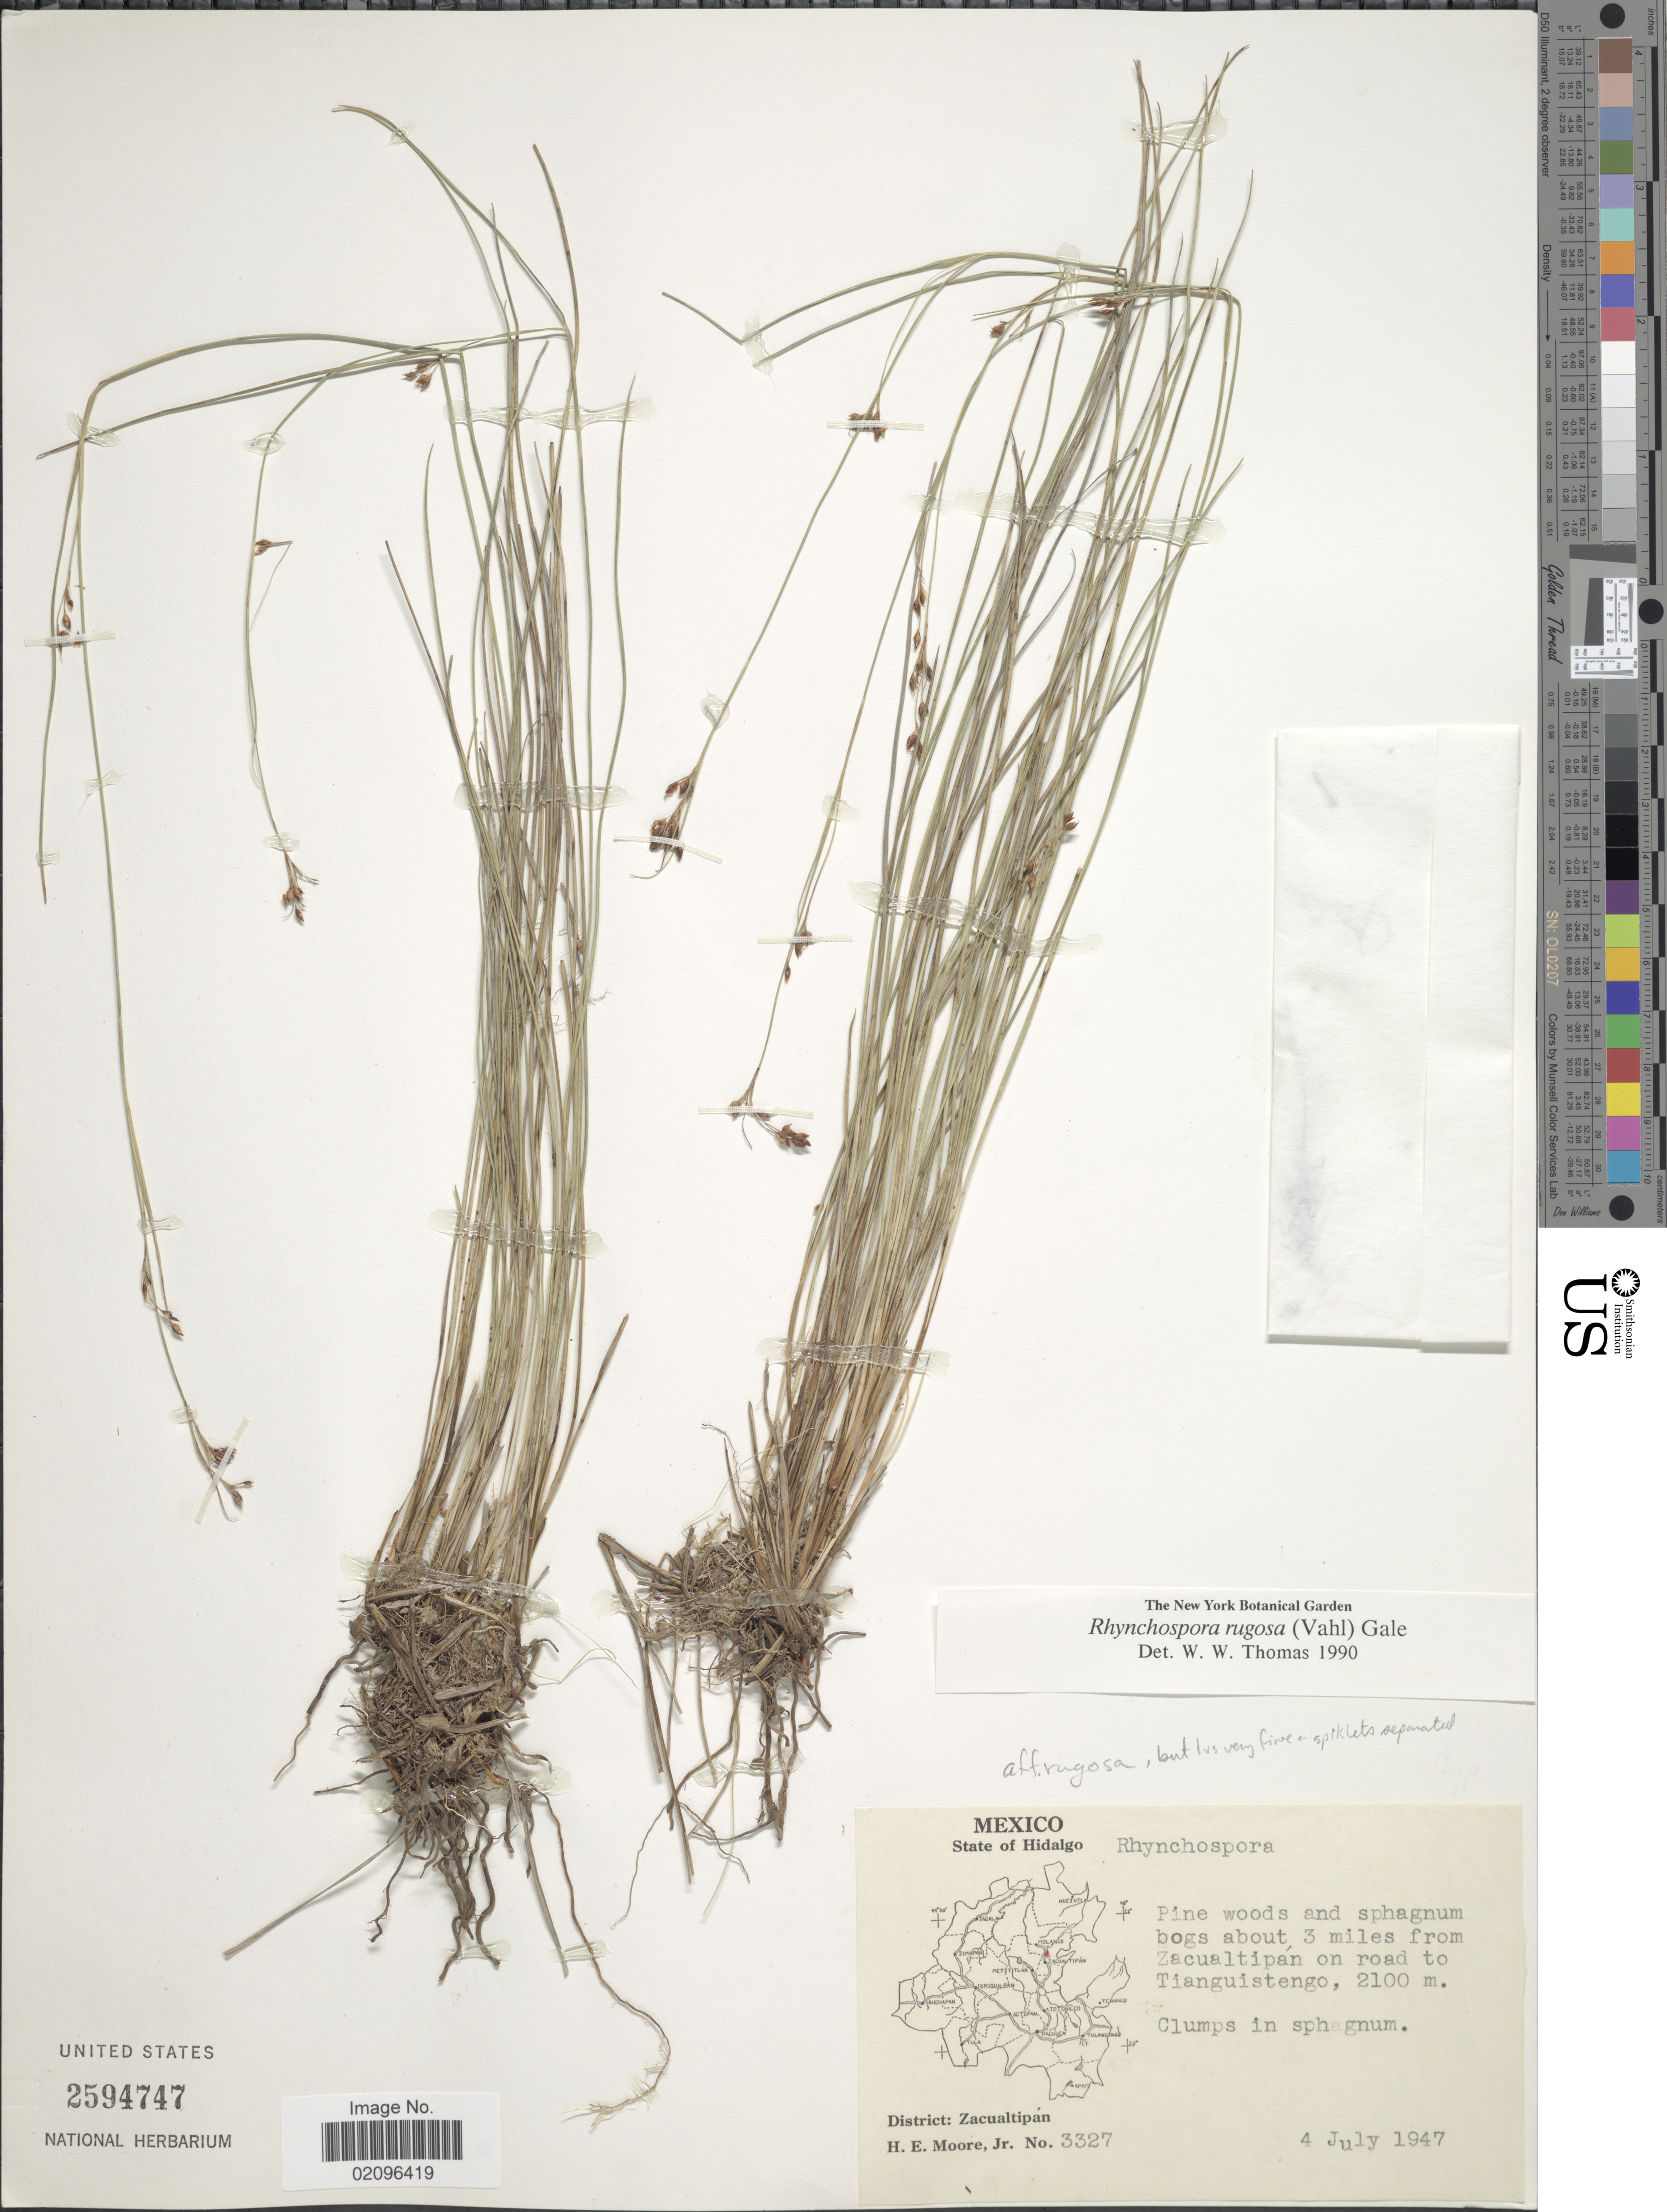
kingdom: Plantae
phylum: Tracheophyta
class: Liliopsida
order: Poales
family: Cyperaceae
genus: Rhynchospora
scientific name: Rhynchospora rugosa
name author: (Vahl) Gale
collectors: H. Moore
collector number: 3327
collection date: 1947-07-04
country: Mexico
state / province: Hidalgo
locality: State of Hidalgo, Pine woods and spaghnum bogs about 3 miles from Zacualtipan on road to Tianguistengo.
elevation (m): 2100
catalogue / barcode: US 2594747